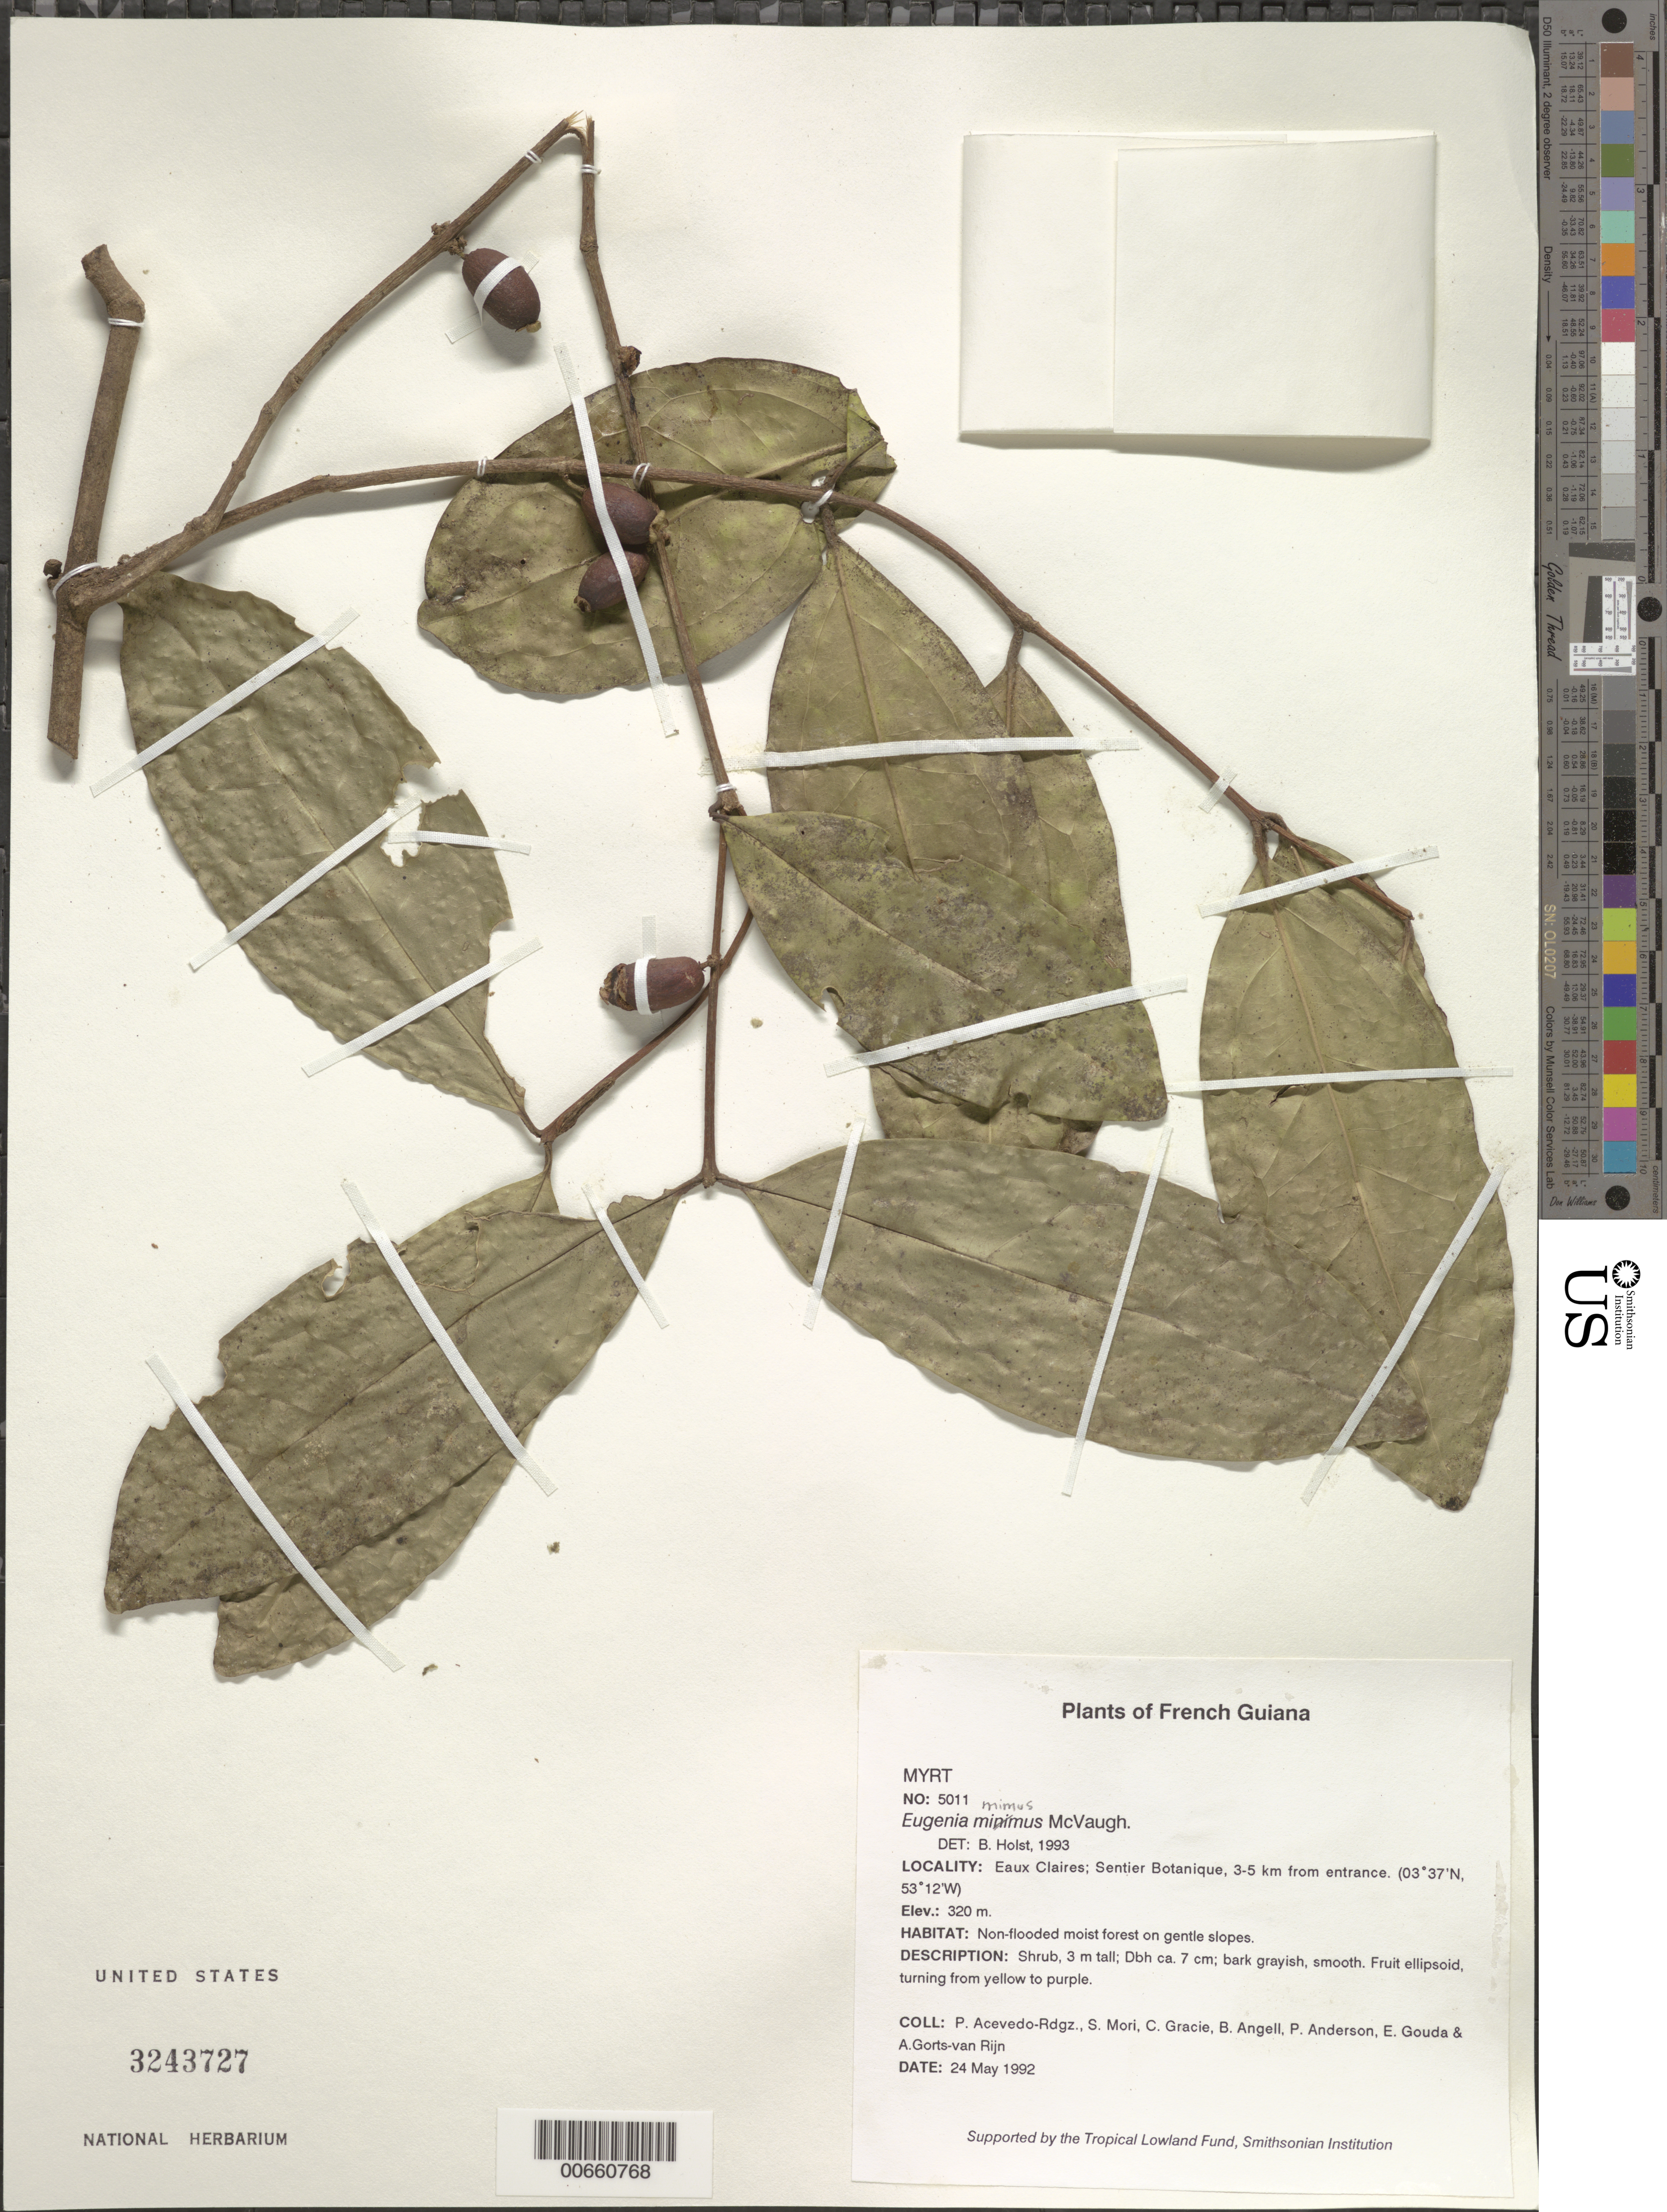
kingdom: Plantae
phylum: Tracheophyta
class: Magnoliopsida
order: Myrtales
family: Myrtaceae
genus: Eugenia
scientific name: Eugenia minuscula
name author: McVaugh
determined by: Holst, Bruce K.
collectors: P. Acevedo-Rodr., S. Mori, C. A. Gracie, Bobbi Angell, P. Anderson, E. J. Gouda & A. .R. A. Görts-van Rijn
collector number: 5011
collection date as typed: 24 May 1992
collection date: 1992-05-24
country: French Guiana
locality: Eaux Claires; Sentier Botanique, 3-5 km from entrance.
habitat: Non-flooded moist forest on gentle slopes.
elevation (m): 320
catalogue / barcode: US 3243727